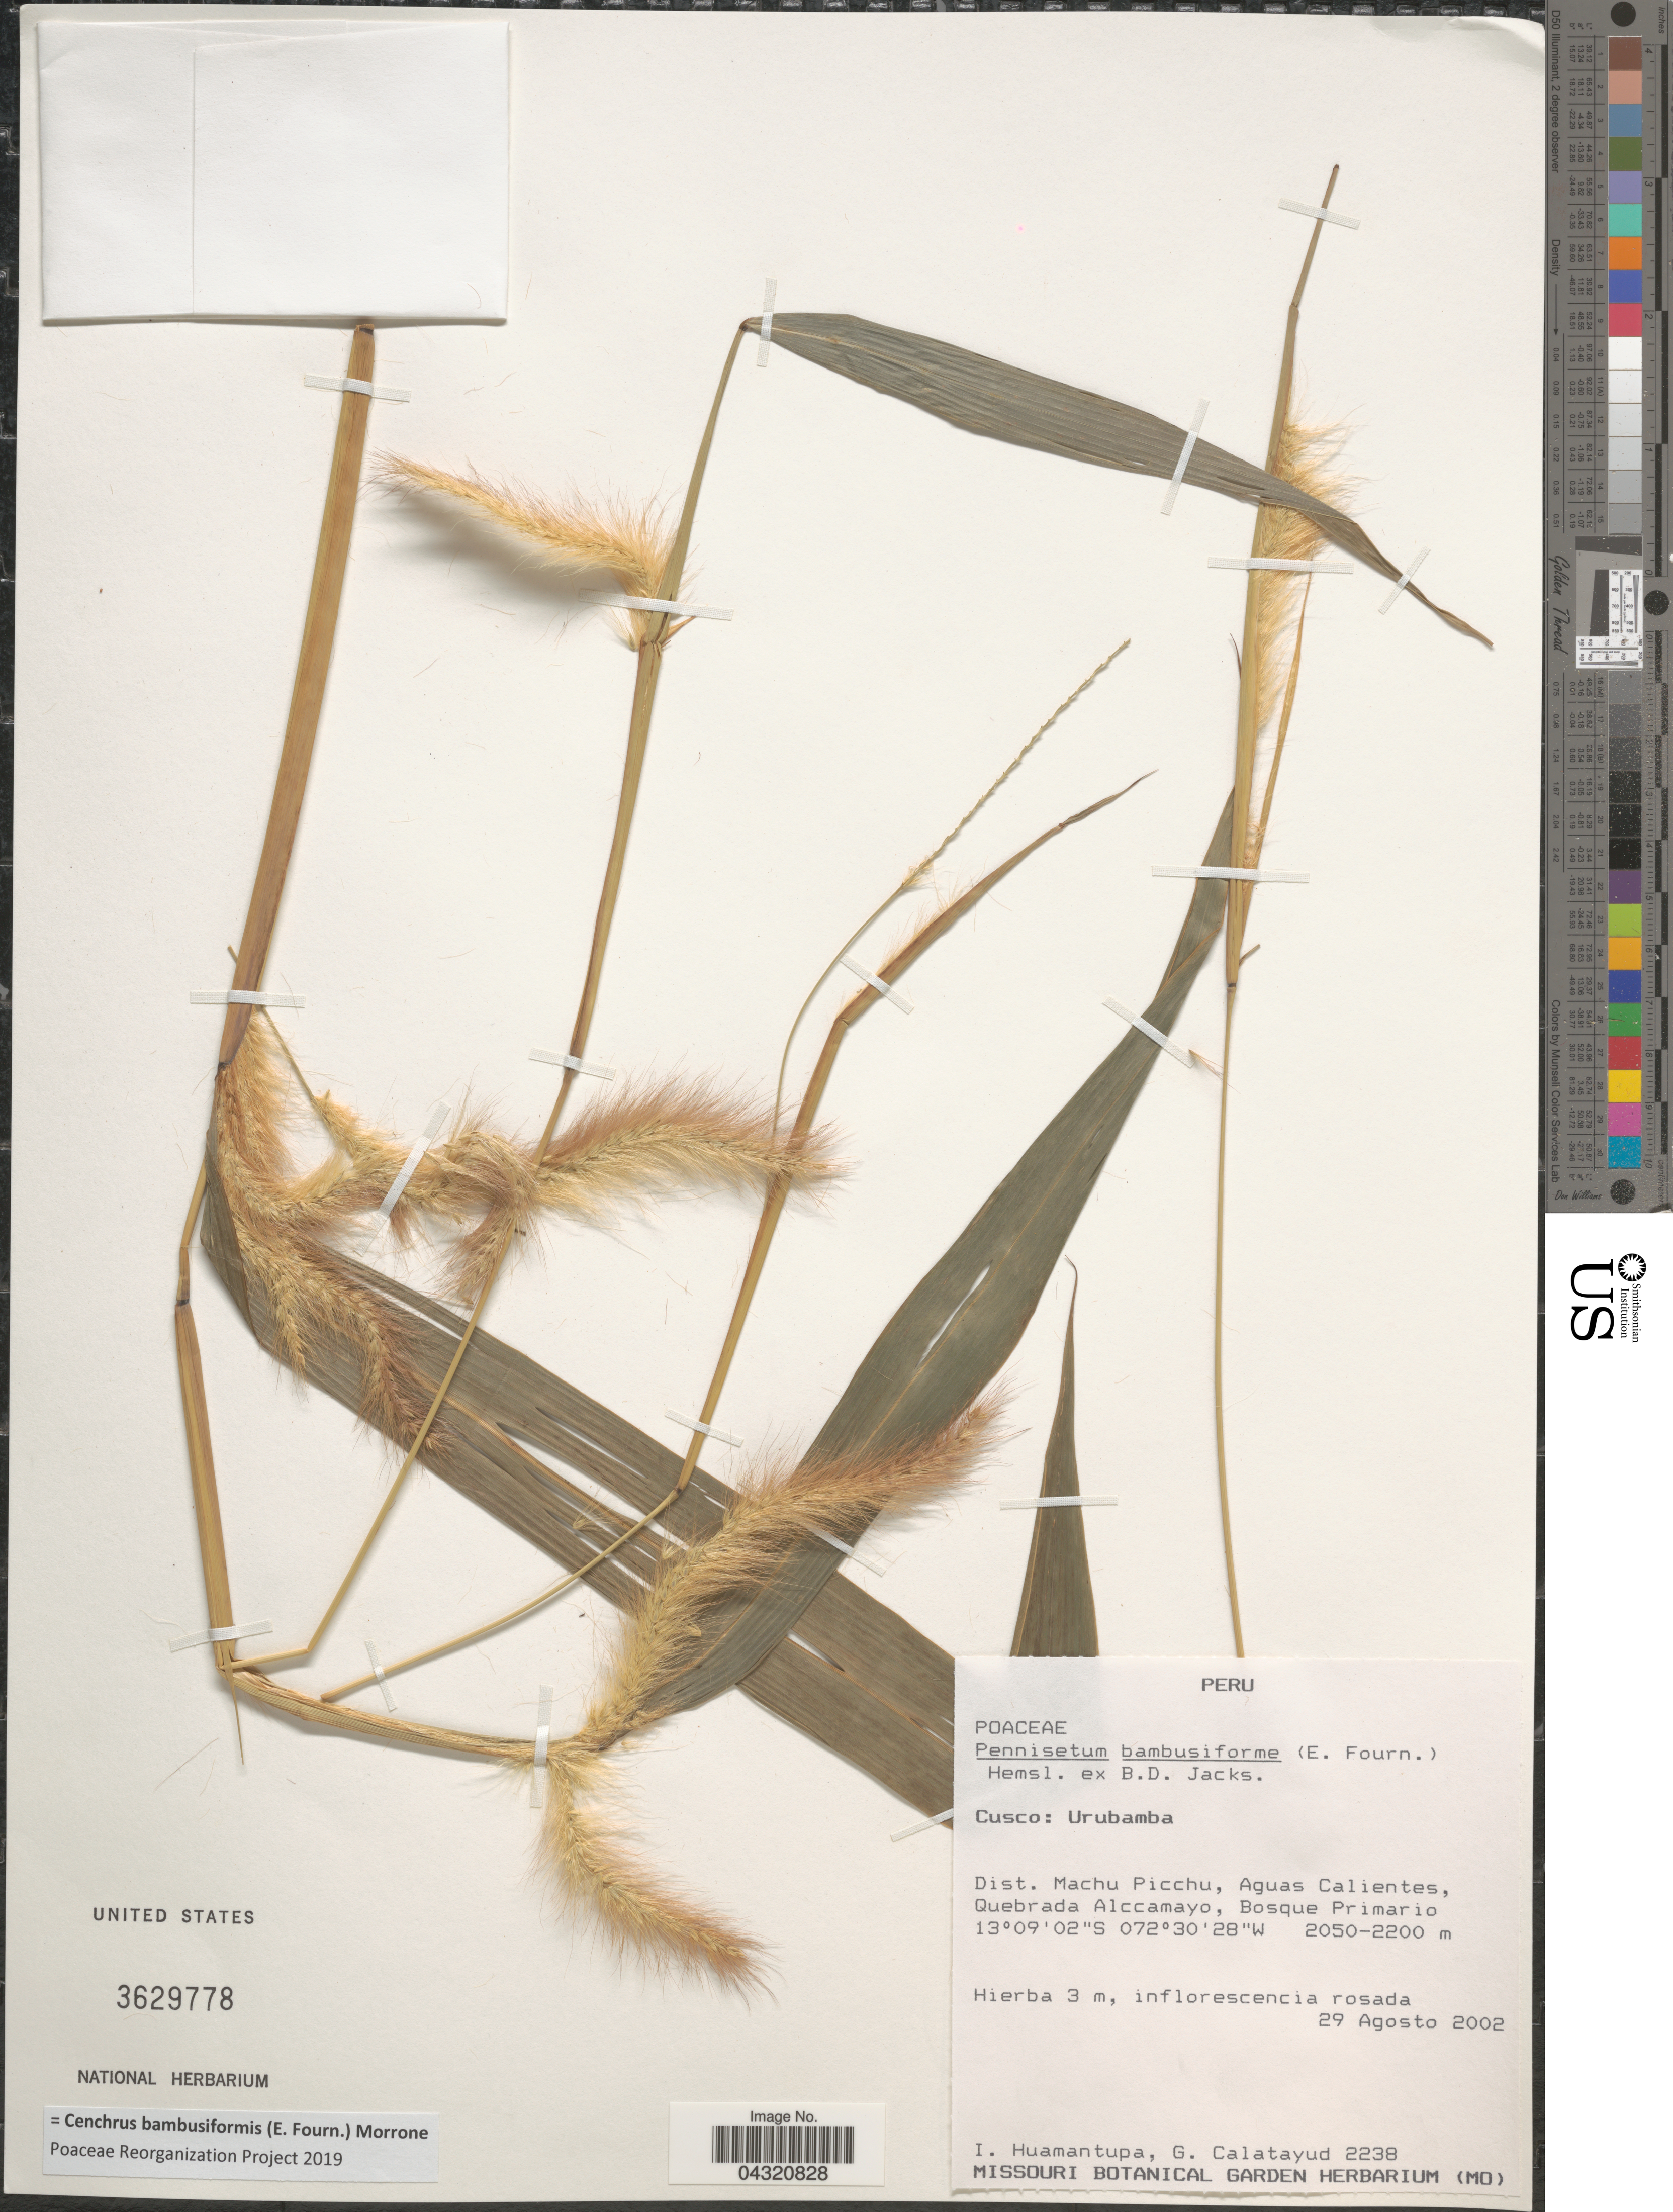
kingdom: Plantae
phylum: Tracheophyta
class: Liliopsida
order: Poales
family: Poaceae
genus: Cenchrus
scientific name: Cenchrus bambusiformis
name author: (E. Fourn.) Morrone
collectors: I. Huamantupa & G. Calatayud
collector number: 2238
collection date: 2002-08-29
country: Peru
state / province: Cusco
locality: Urubamba. Dist. Machu Picchu, Aguas Calientes, Quebrada Alccamayo, Bosque Primario.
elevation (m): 2050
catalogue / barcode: US 3629778